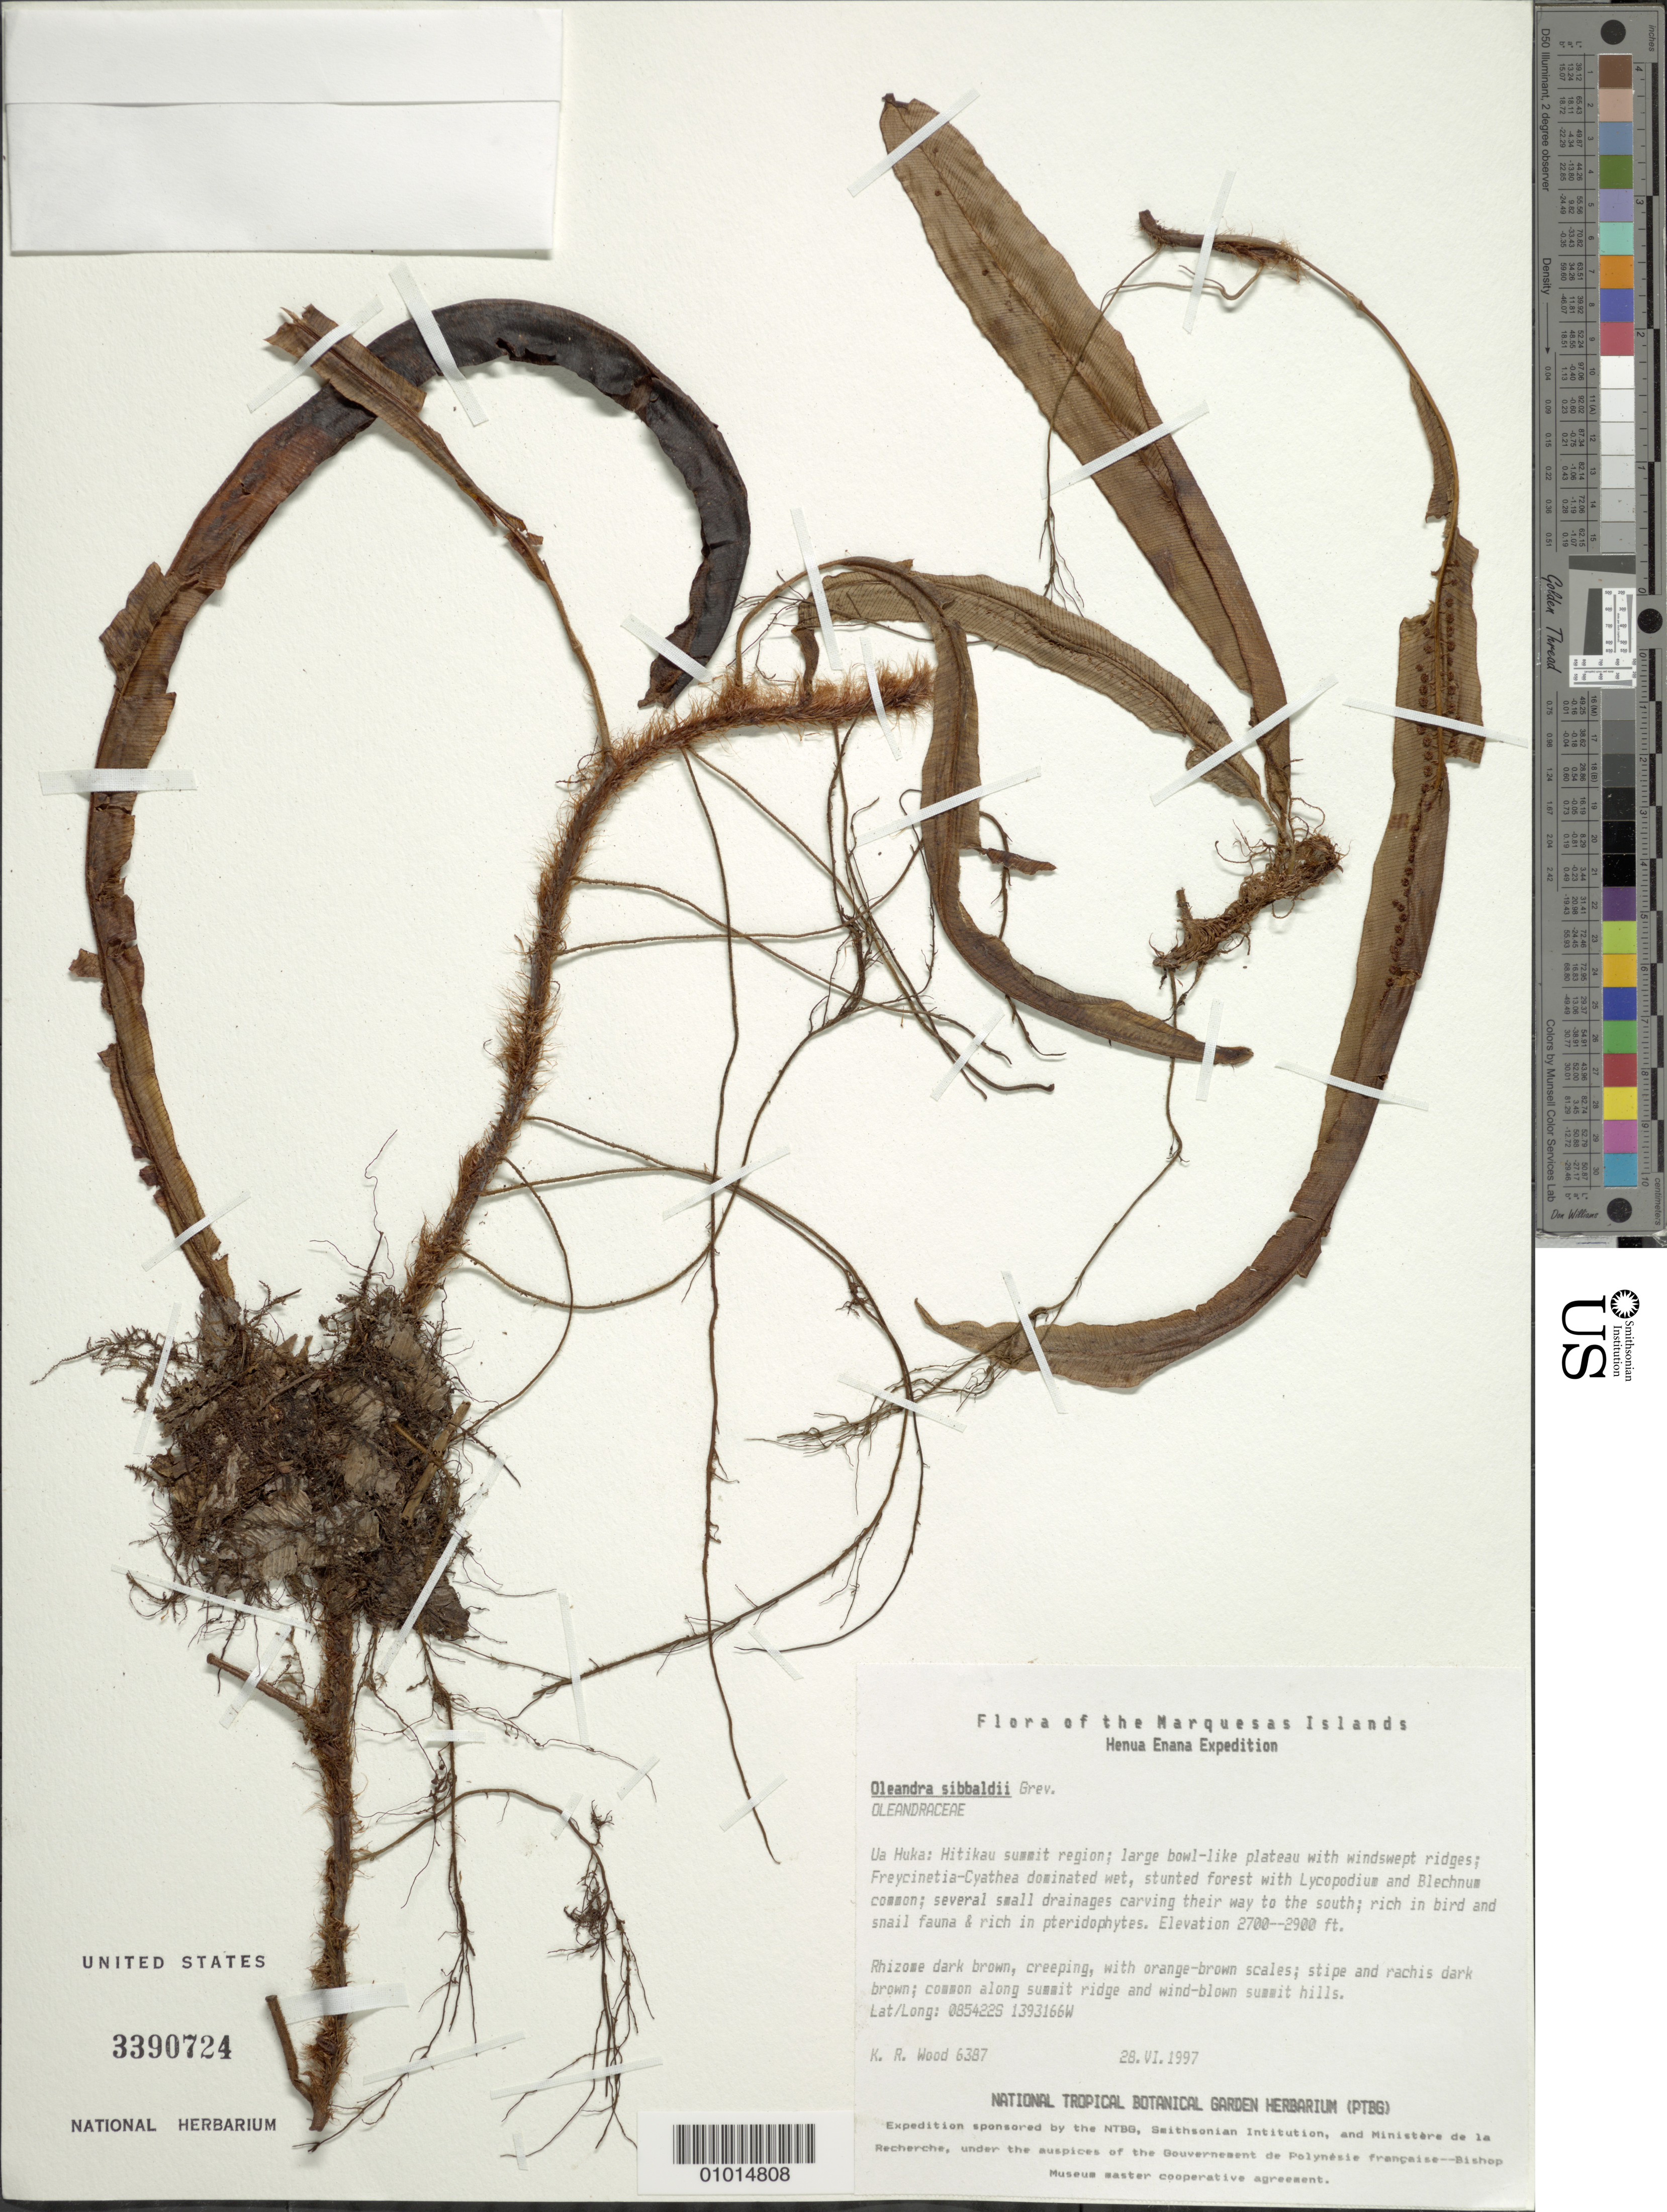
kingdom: Plantae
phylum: Tracheophyta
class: Polypodiopsida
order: Polypodiales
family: Oleandraceae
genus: Oleandra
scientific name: Oleandra sibbaldii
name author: Grev.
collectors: K. R. Wood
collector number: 6387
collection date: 1997-06-28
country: French Polynesia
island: Ua Huka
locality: Hitikau summit region, large bowl-like plateau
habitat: Windswept ridges, Freycinetia - Cyathea dominated wet stunted forest, rich in pteridophytes; common along summit ridge and wind blown summit hills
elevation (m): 823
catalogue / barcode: US 3390724